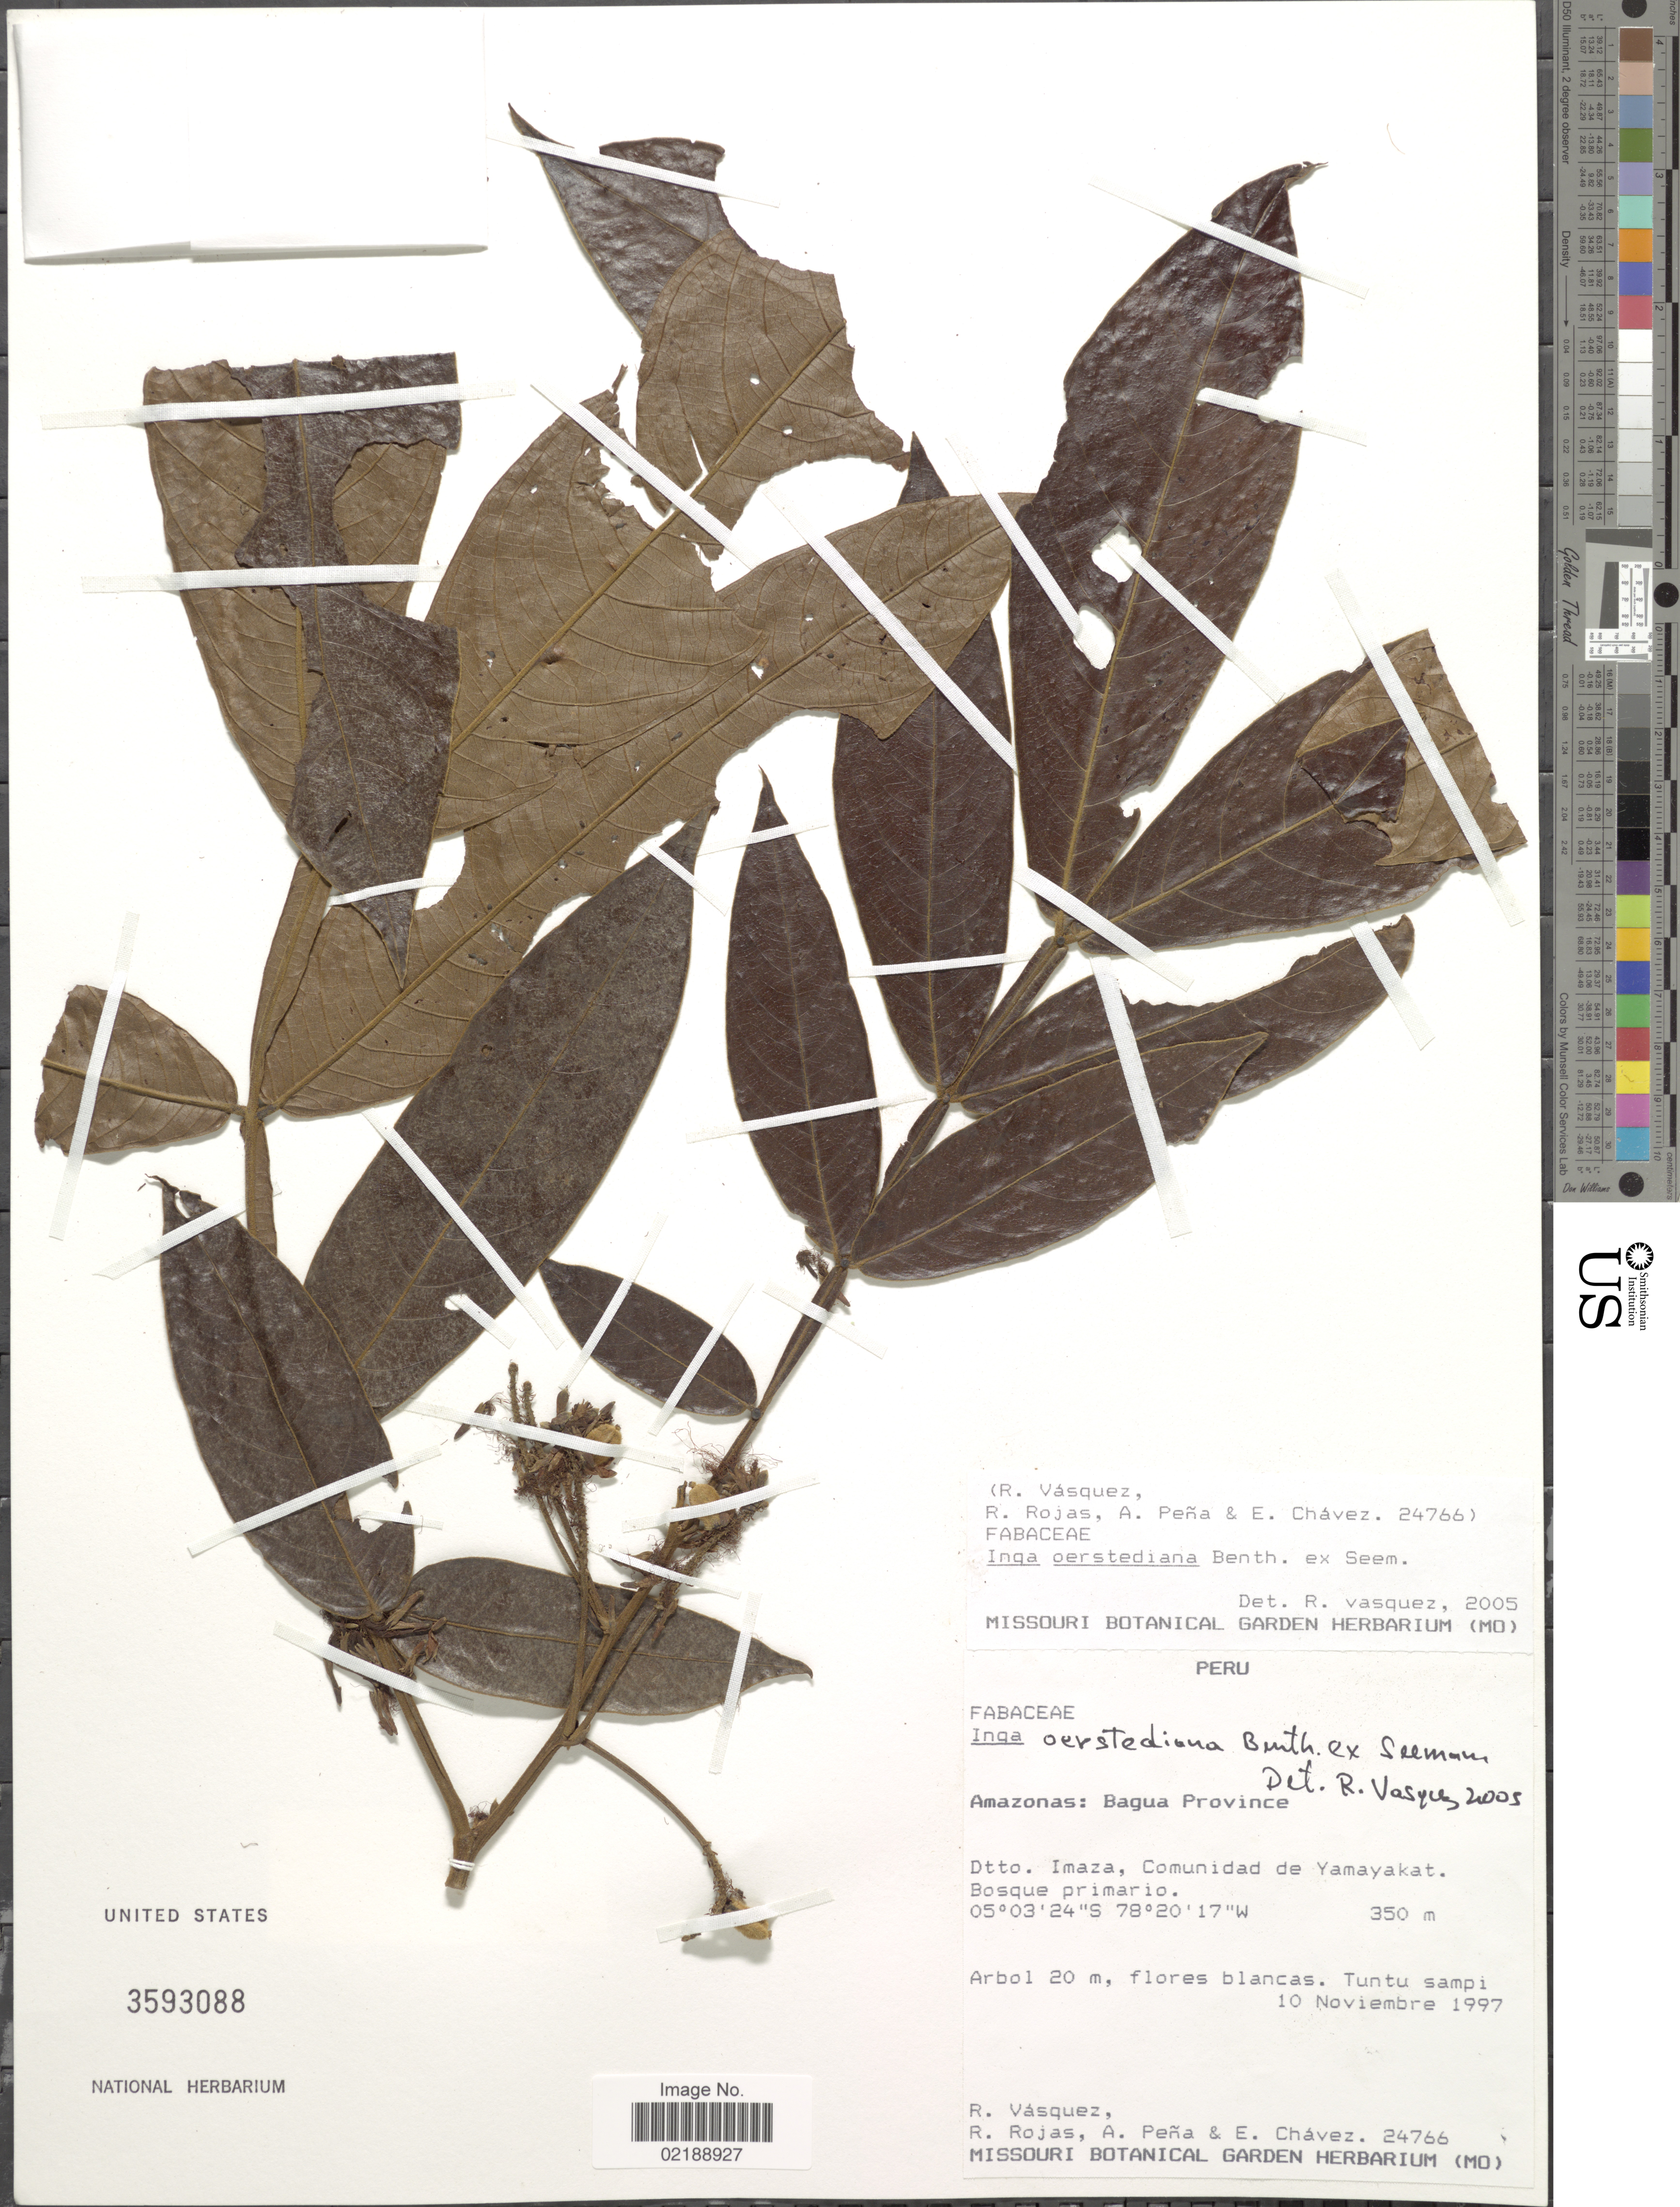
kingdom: Plantae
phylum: Tracheophyta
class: Magnoliopsida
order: Fabales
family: Fabaceae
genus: Inga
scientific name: Inga oerstediana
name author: Benth.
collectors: R. Vásquez, R. Rojas, A. Peña & E. Chávez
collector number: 24766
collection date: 1997-11-10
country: Peru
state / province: Amazonas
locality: Bagua Province, Dtto Imaza, Comunidad de Yamayakat. Bosque primario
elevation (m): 350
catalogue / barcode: US 3593088